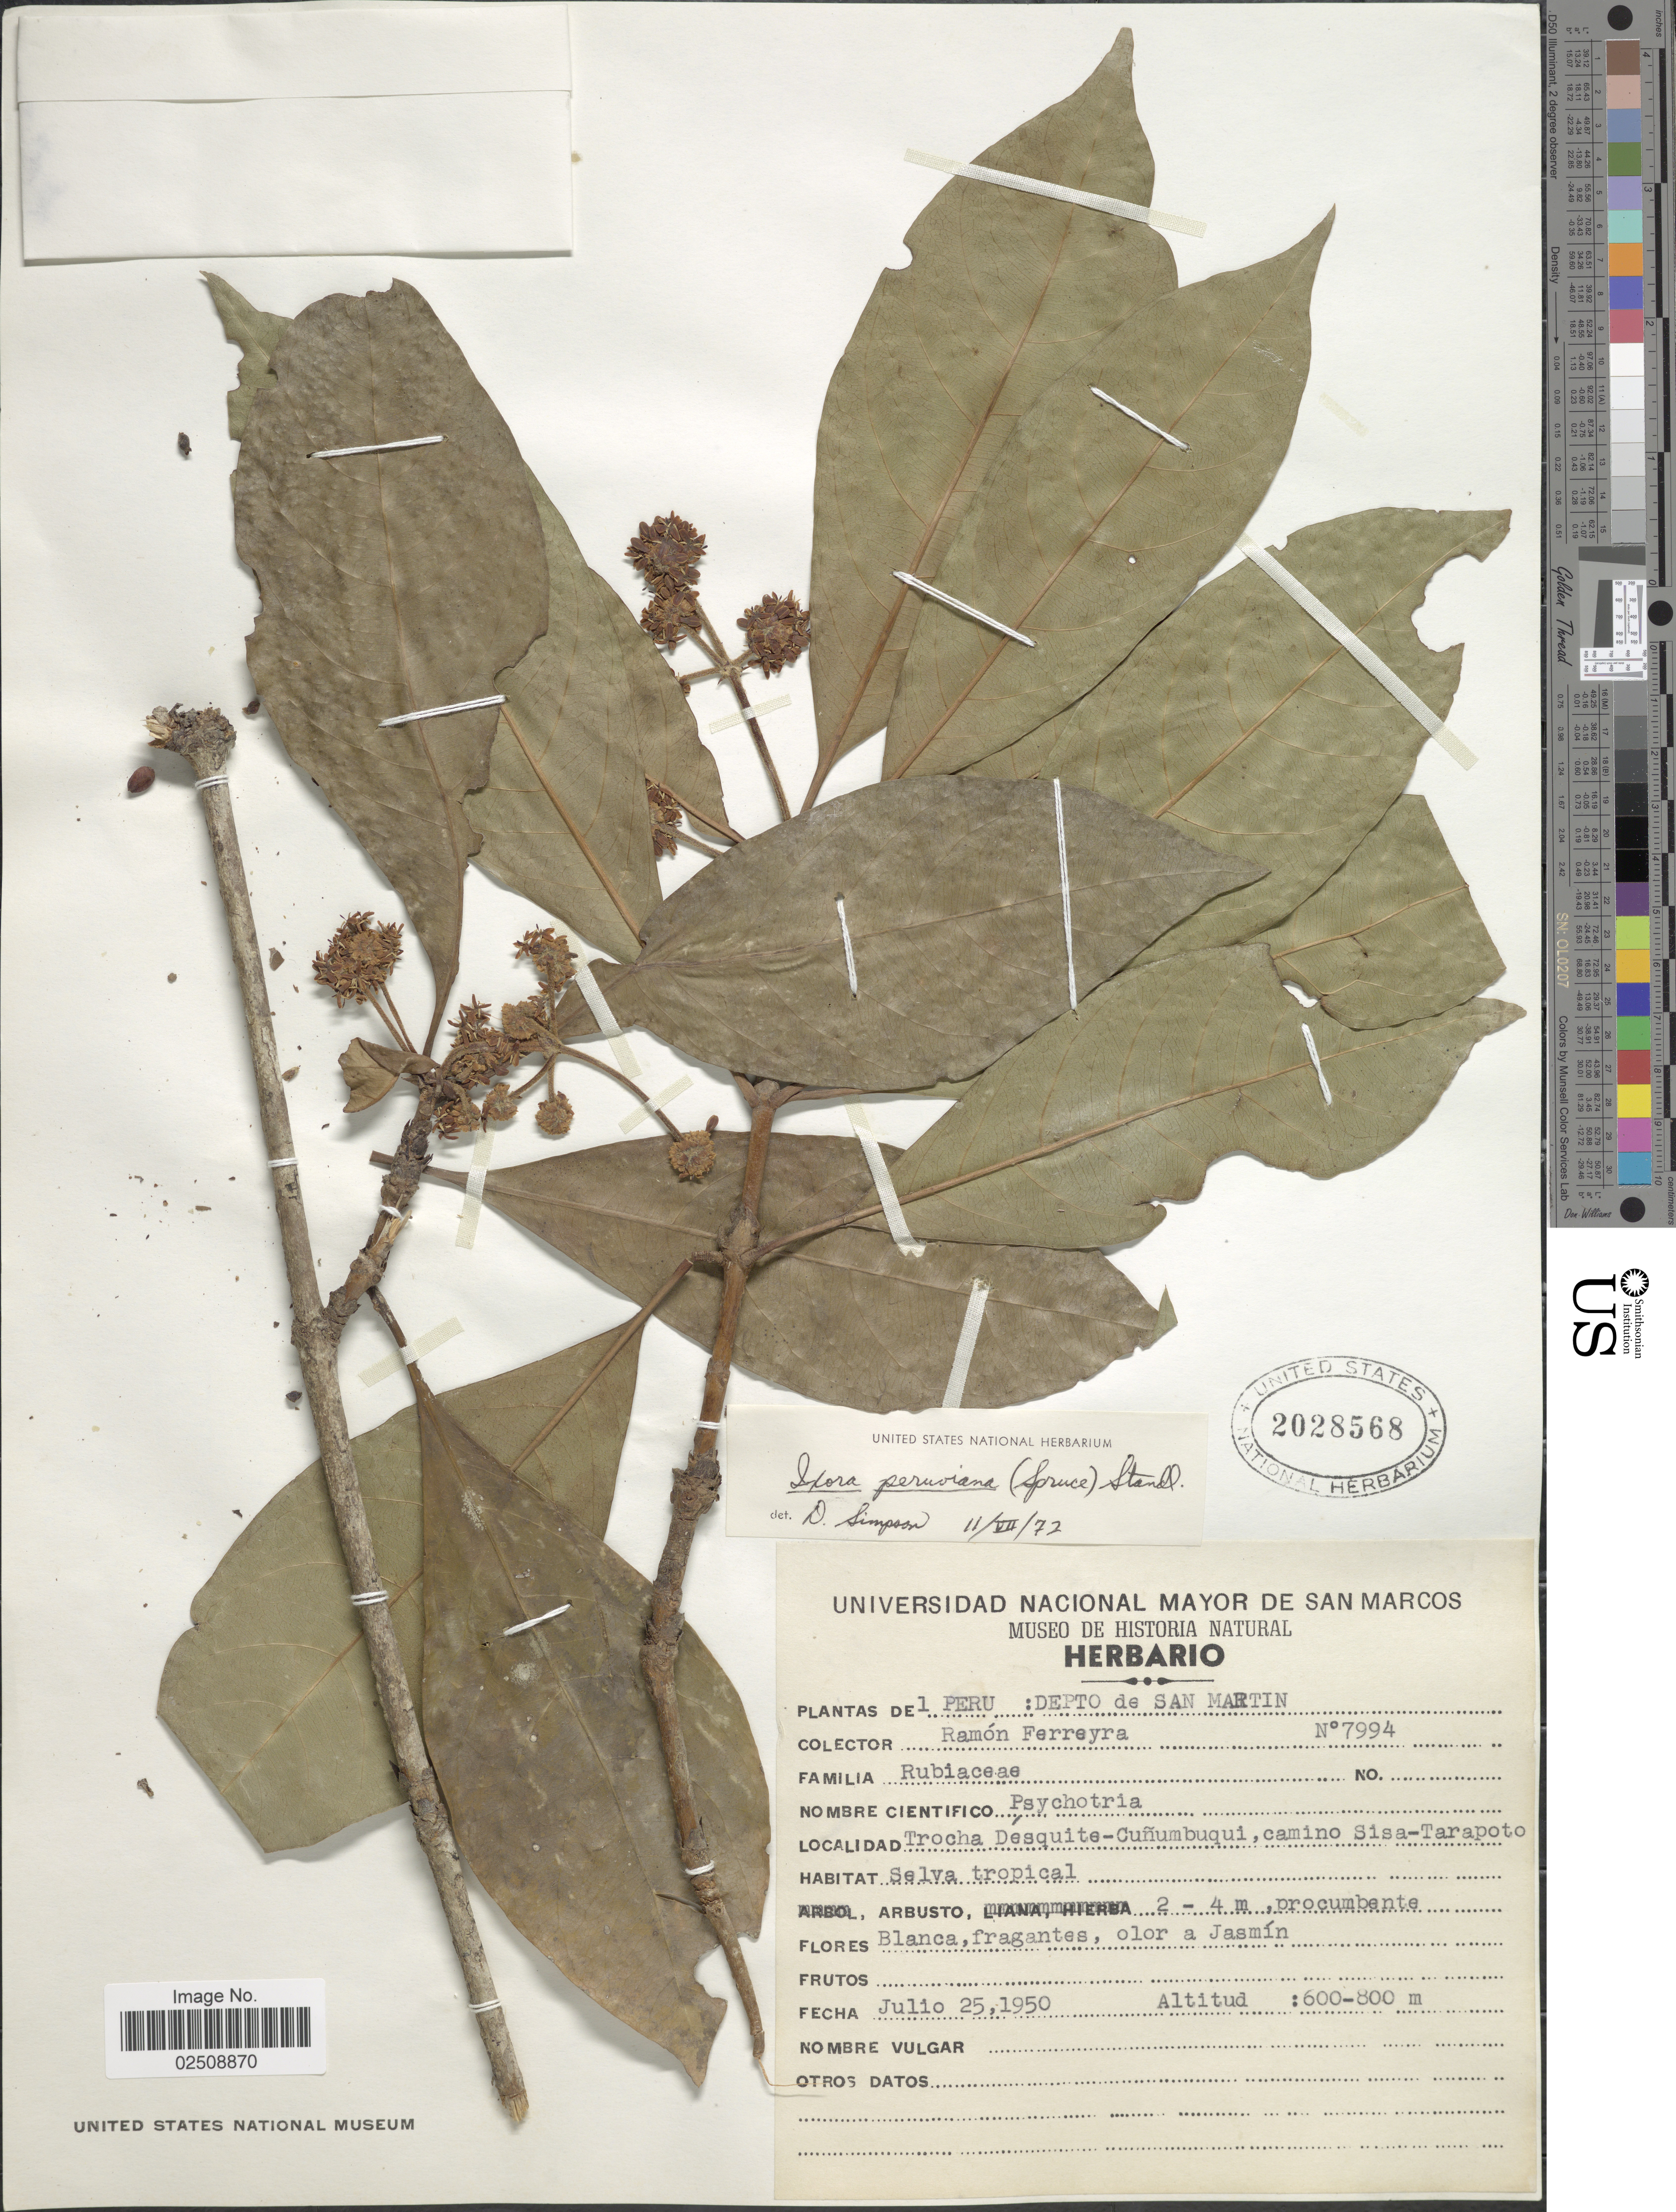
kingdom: Plantae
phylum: Tracheophyta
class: Magnoliopsida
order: Gentianales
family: Rubiaceae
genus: Ixora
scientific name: Ixora peruviana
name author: (Spruce ex K. Schum.) Standl.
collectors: R. A. Ferreyra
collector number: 7994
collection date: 1950-07-25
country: Peru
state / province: San Martín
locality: Peru: Depto de San Martin. Trocha Desquite-Cunumbuqui, camino Sisa-Tarapoto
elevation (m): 600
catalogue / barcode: US 2028568